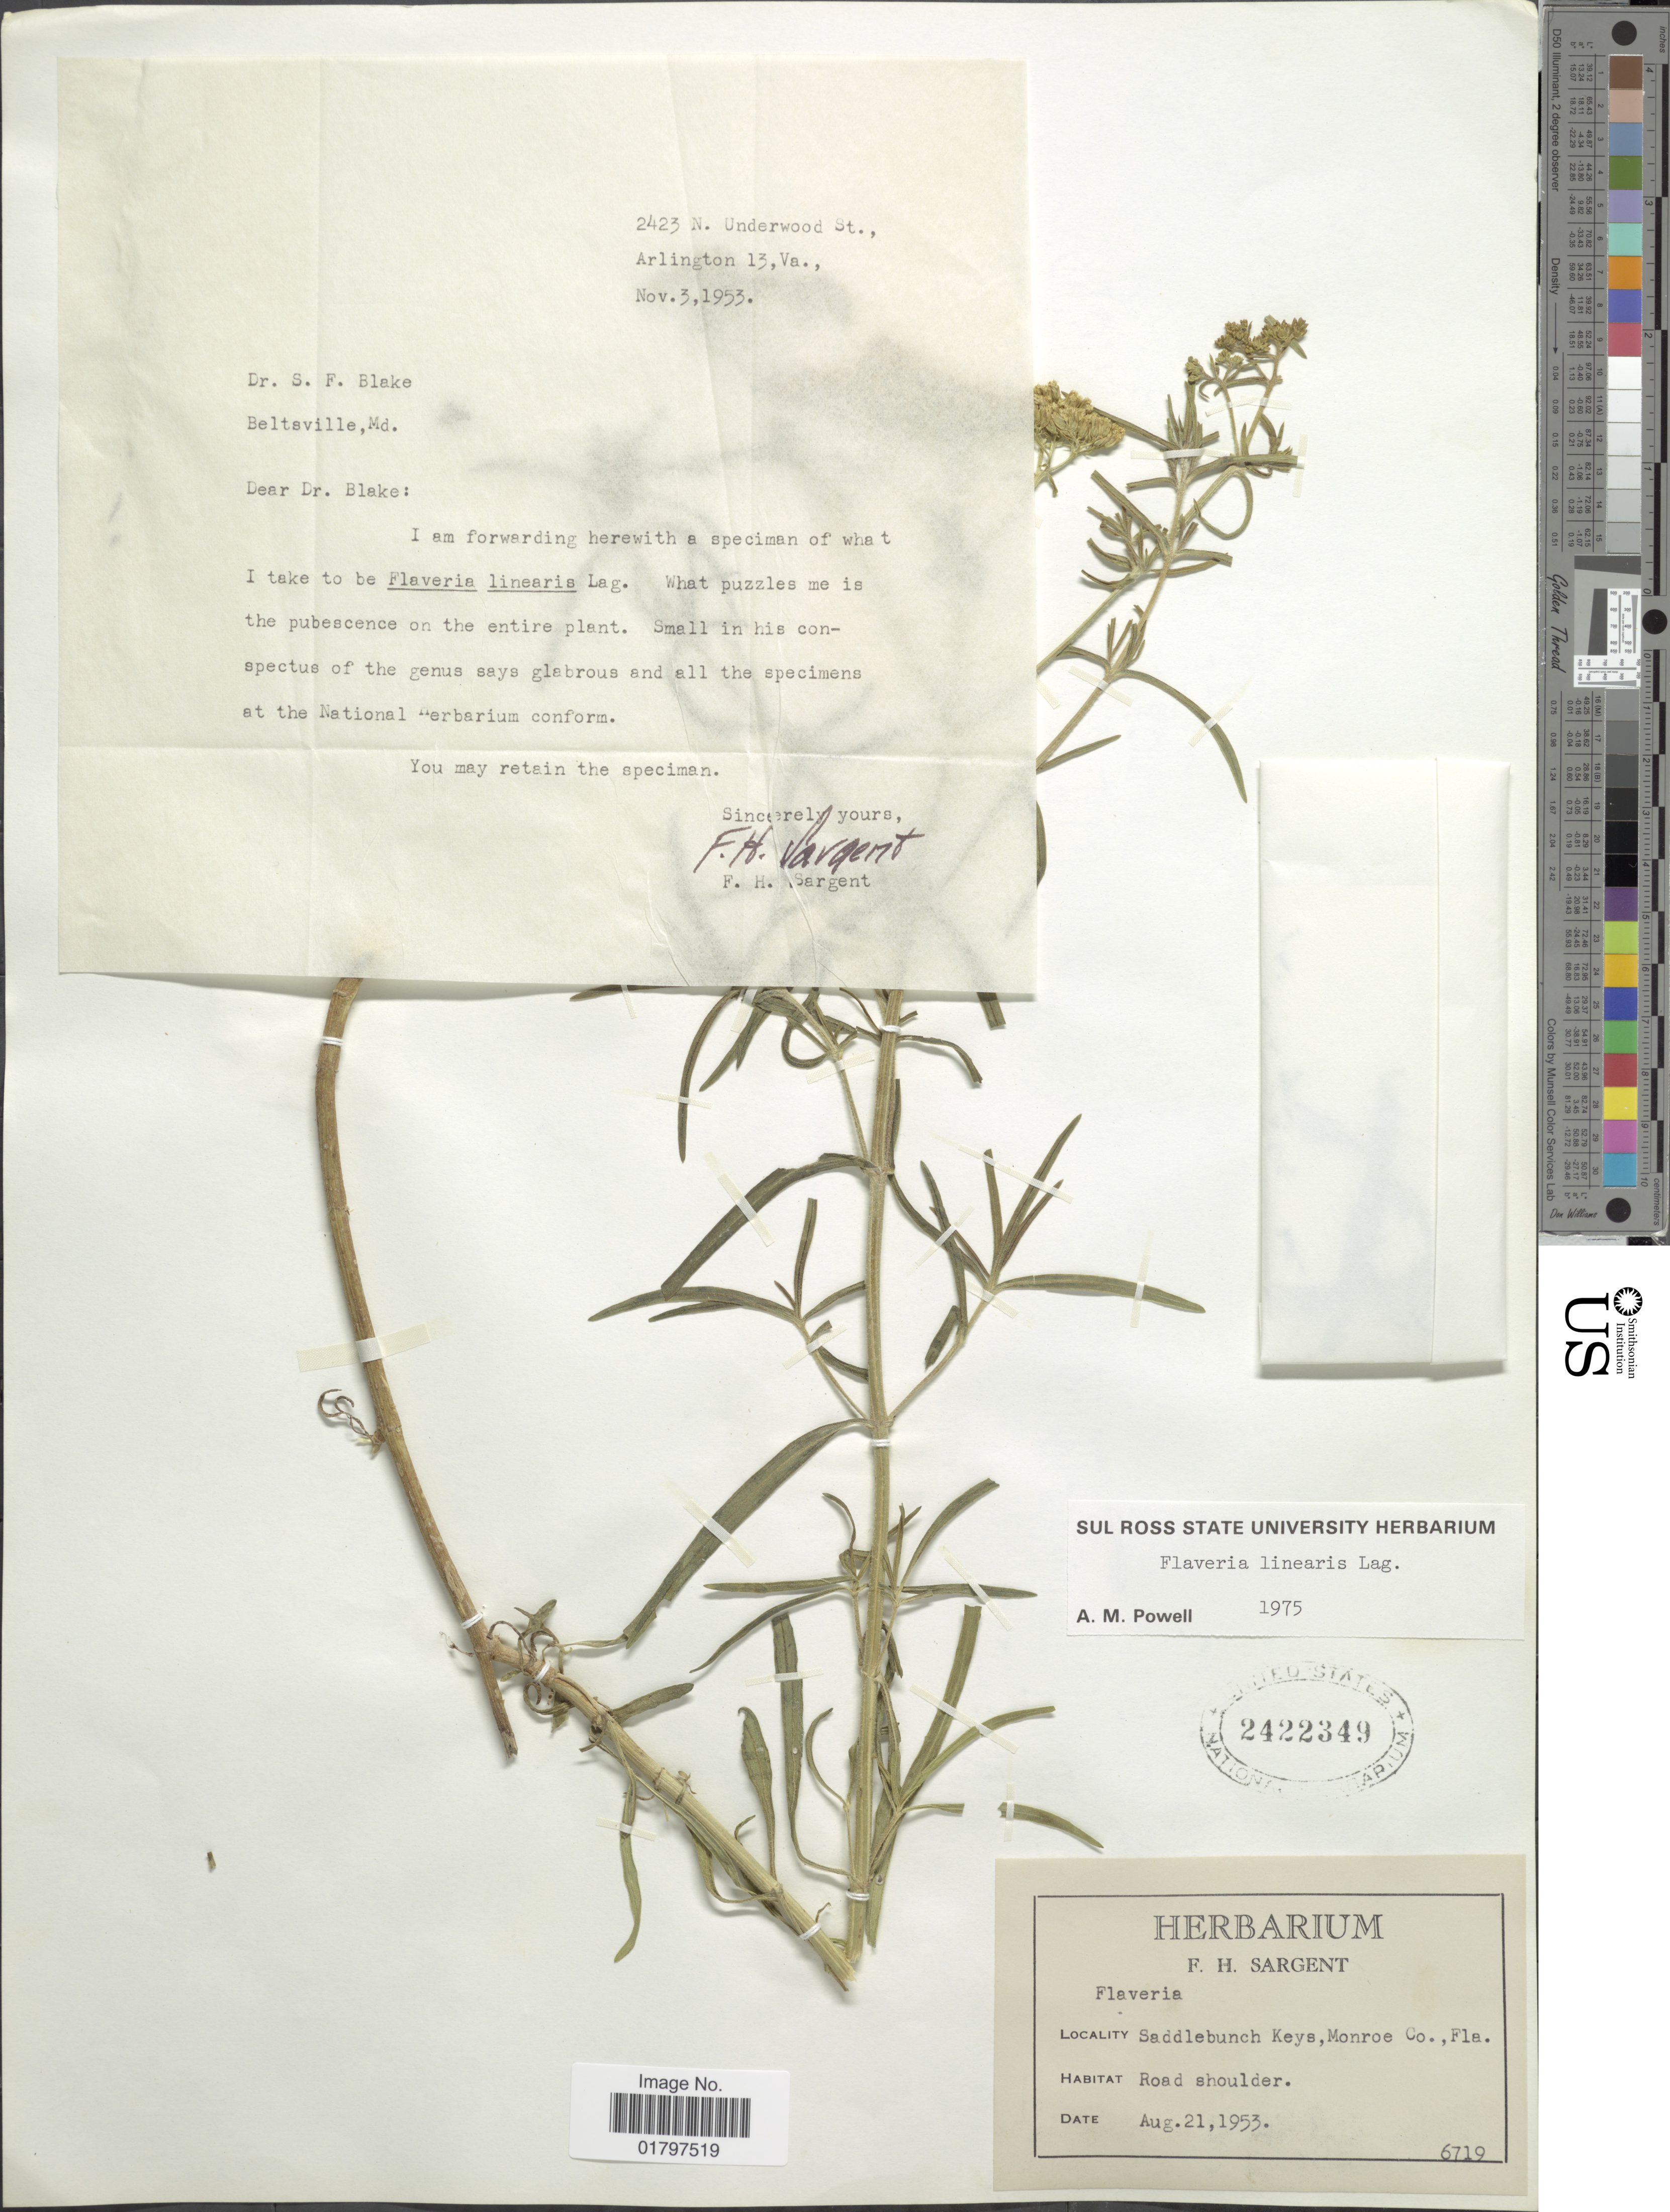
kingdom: Plantae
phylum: Tracheophyta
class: Magnoliopsida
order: Asterales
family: Asteraceae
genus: Flaveria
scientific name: Flaveria linearis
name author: Lag.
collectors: F. H. Sargent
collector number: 6719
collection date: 1953-08-21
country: United States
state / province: Florida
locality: Saddlebunch Keys, Monroe Co., Fla.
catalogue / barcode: US 2422349